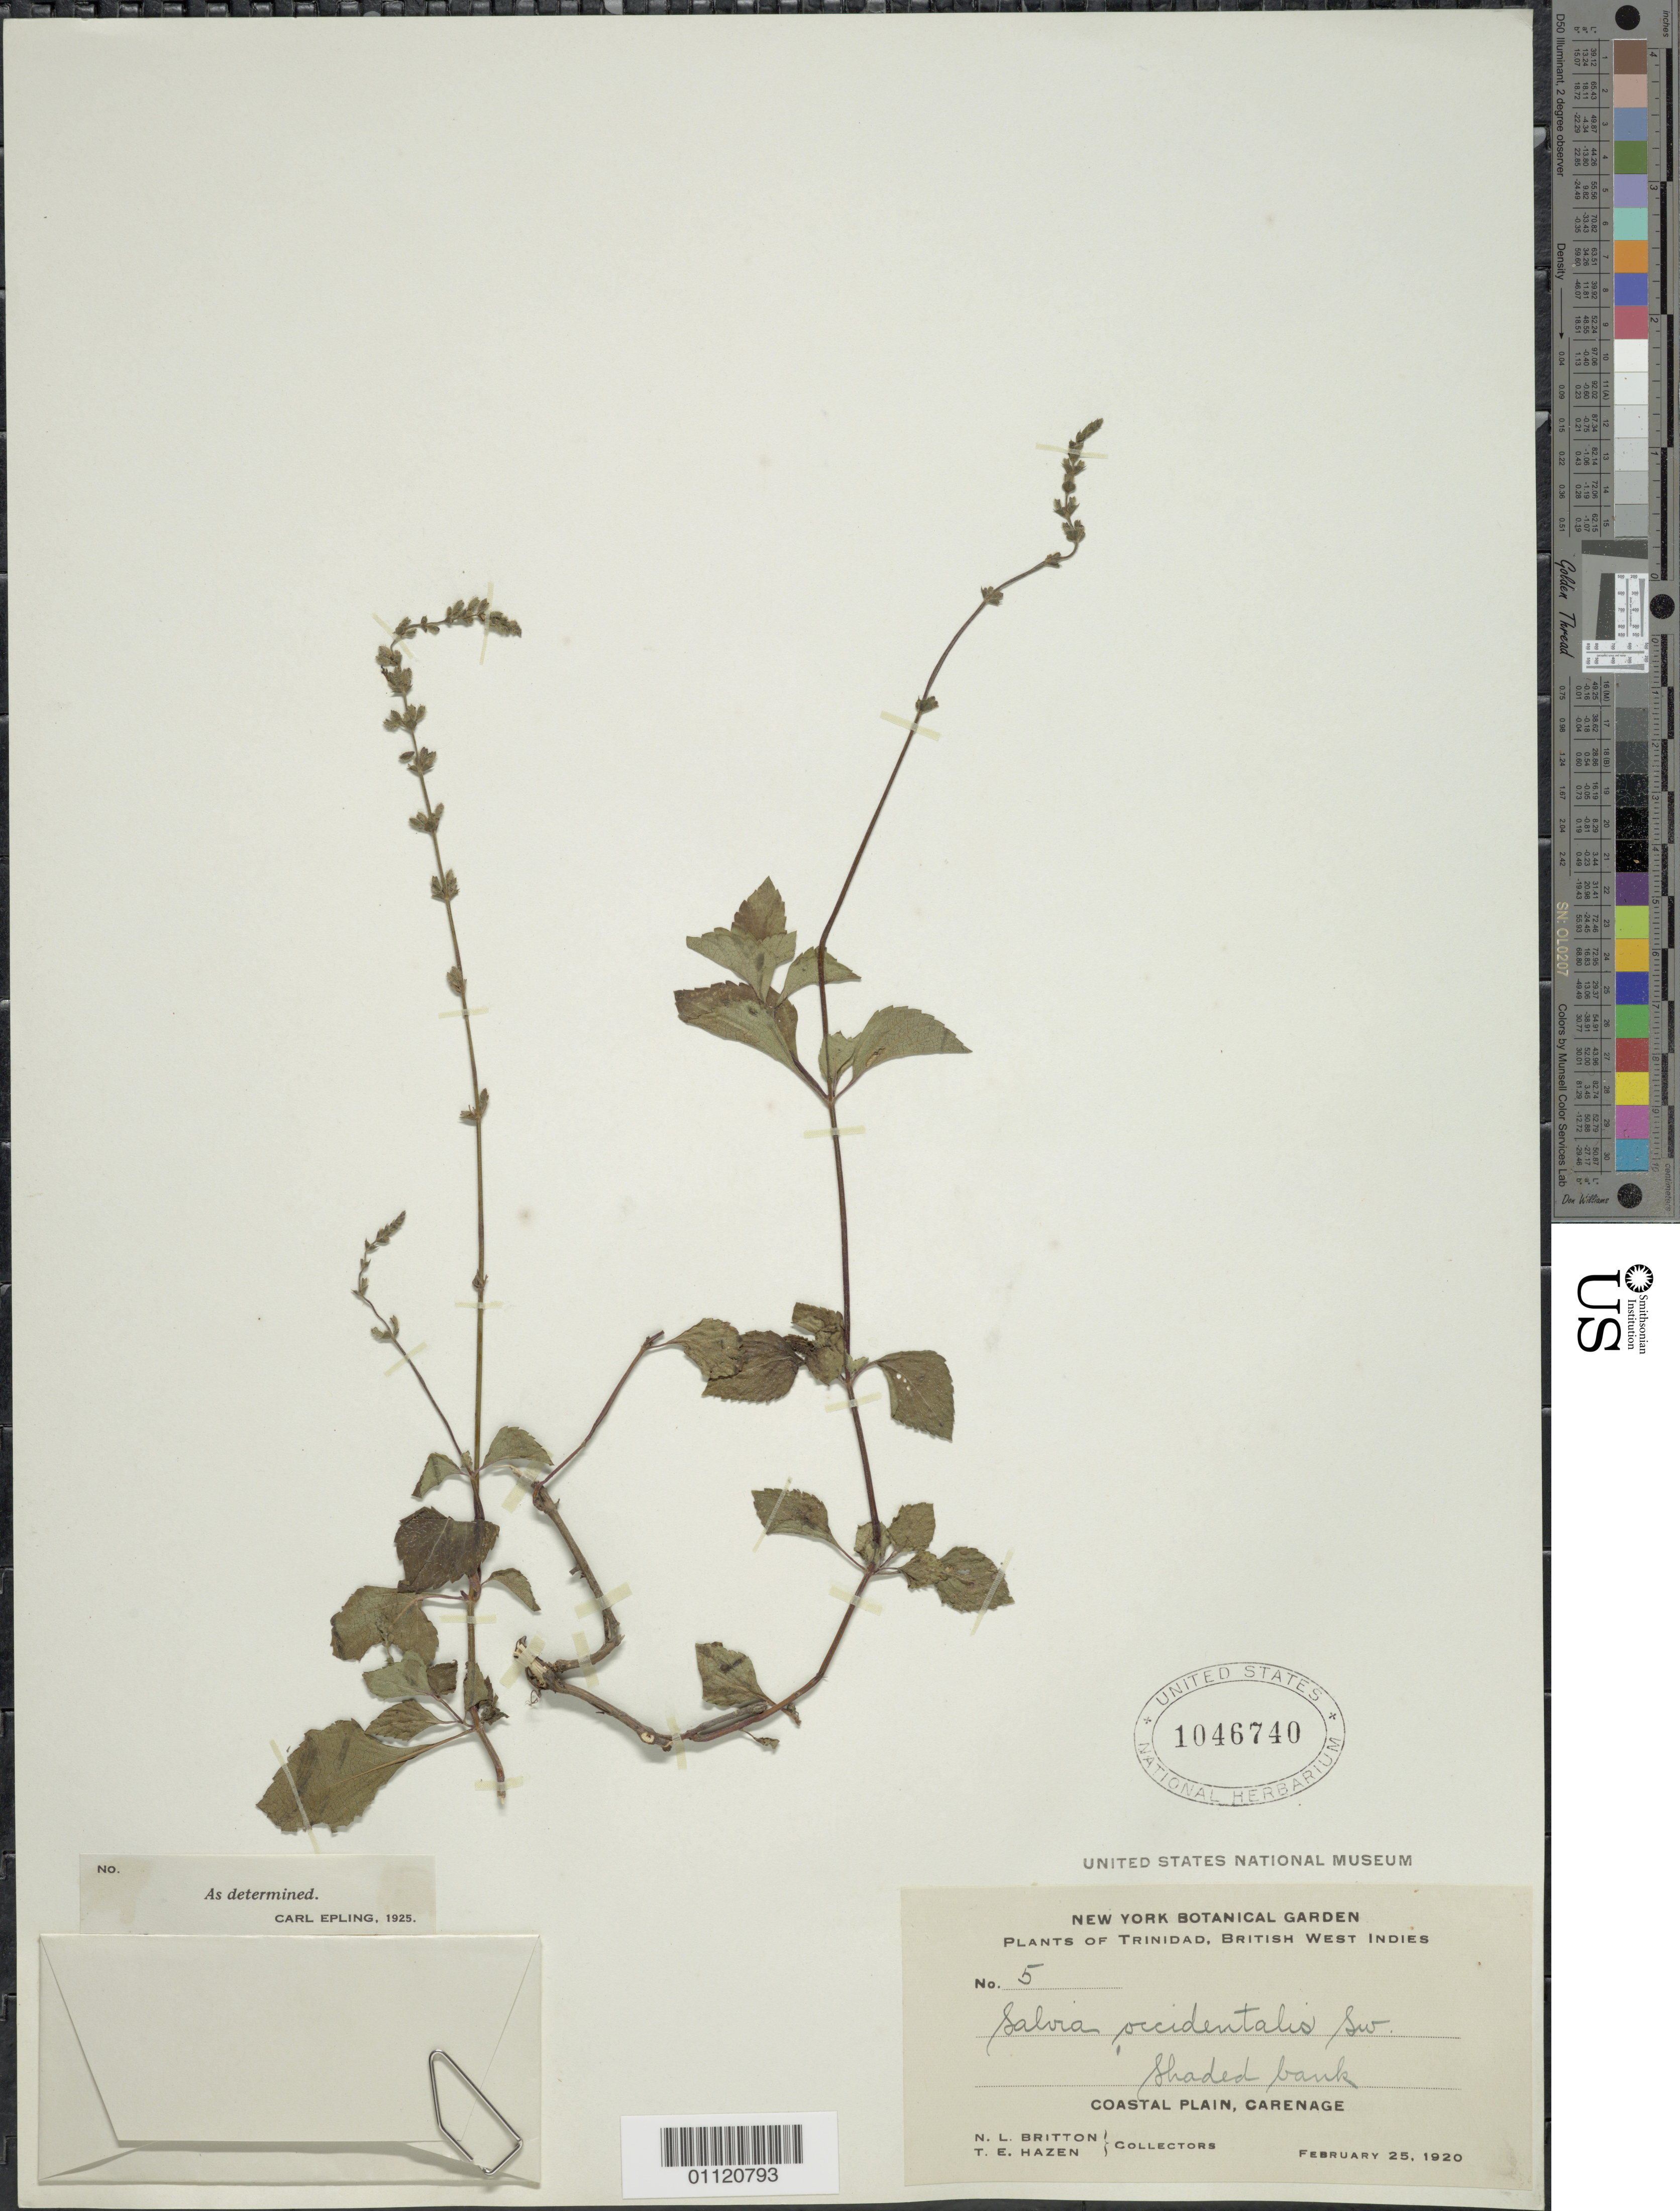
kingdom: Plantae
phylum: Tracheophyta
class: Magnoliopsida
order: Lamiales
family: Lamiaceae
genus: Salvia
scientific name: Salvia occidentalis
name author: Sw.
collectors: N. Britton & T. E. Hazen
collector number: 5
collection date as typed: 25 Feb 1920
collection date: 1920-02-25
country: Trinidad and Tobago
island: Trinidad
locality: Coastal plain, Carenage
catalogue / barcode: US 1046740